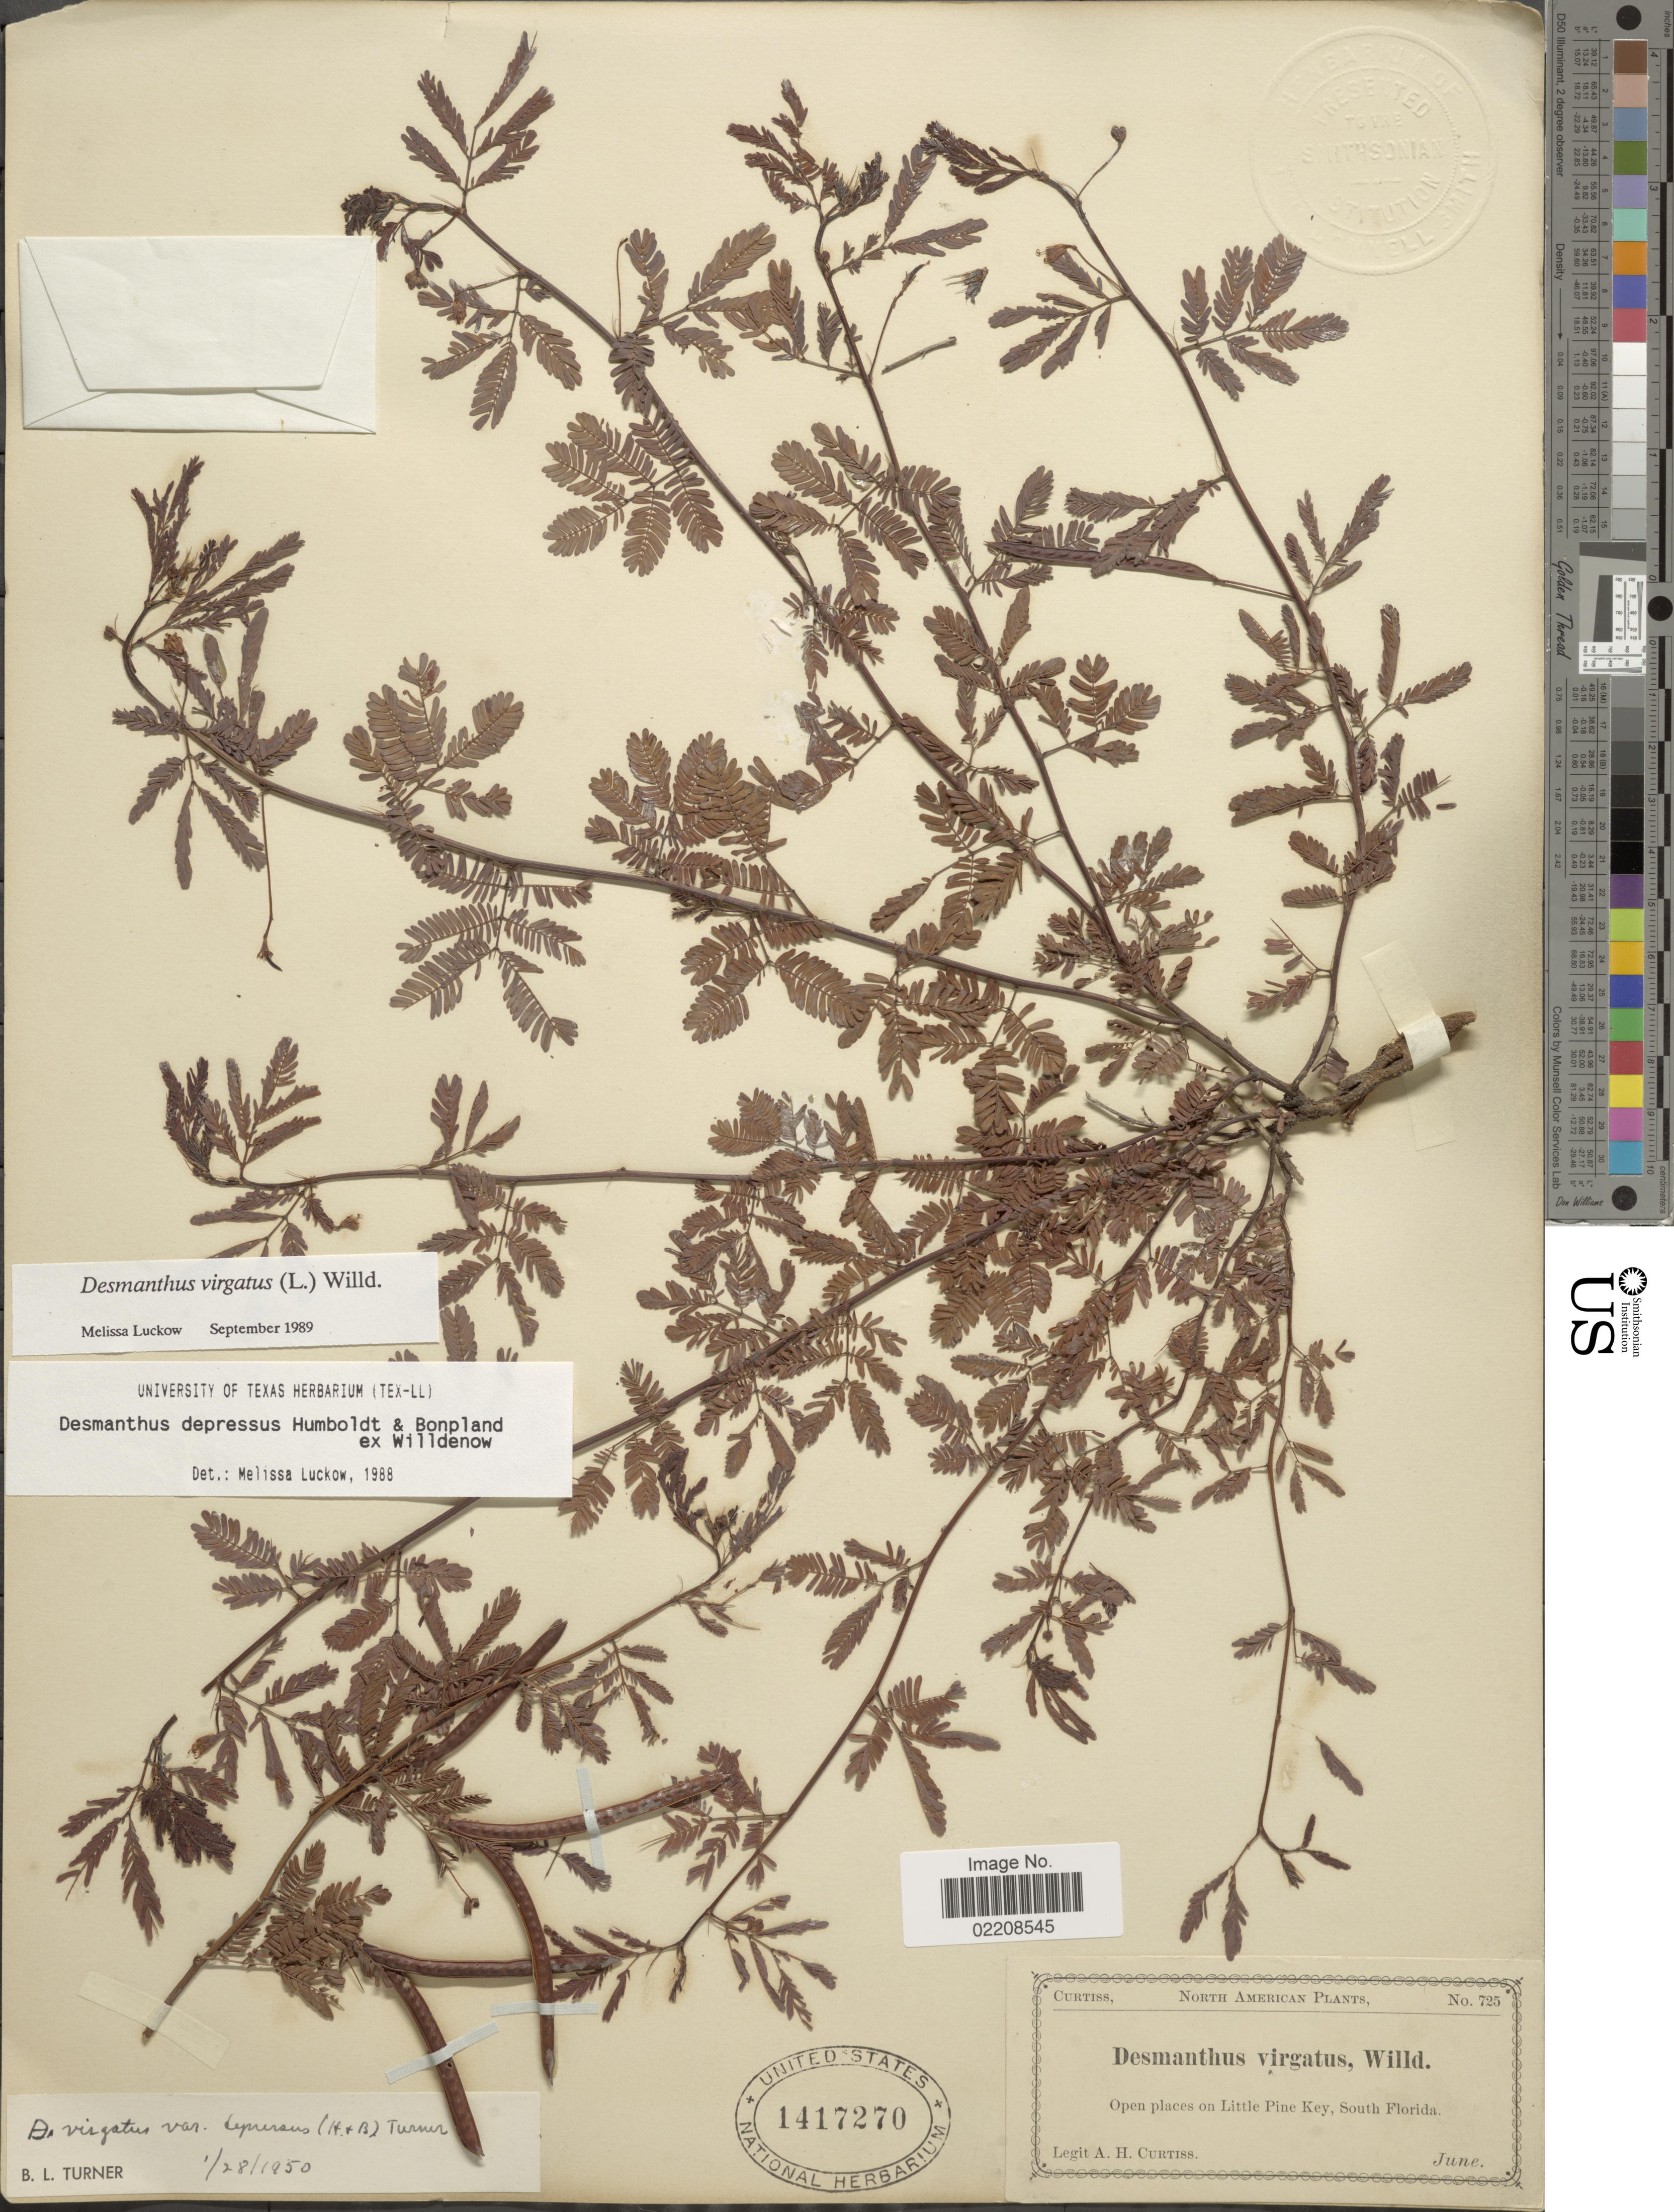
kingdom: Plantae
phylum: Tracheophyta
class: Magnoliopsida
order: Fabales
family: Fabaceae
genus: Desmanthus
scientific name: Desmanthus virgatus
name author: (L.) Willd.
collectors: A. H. Curtiss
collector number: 725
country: United States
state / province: Florida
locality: Open places on Little Pine Key, South Florida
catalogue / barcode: US 1417270